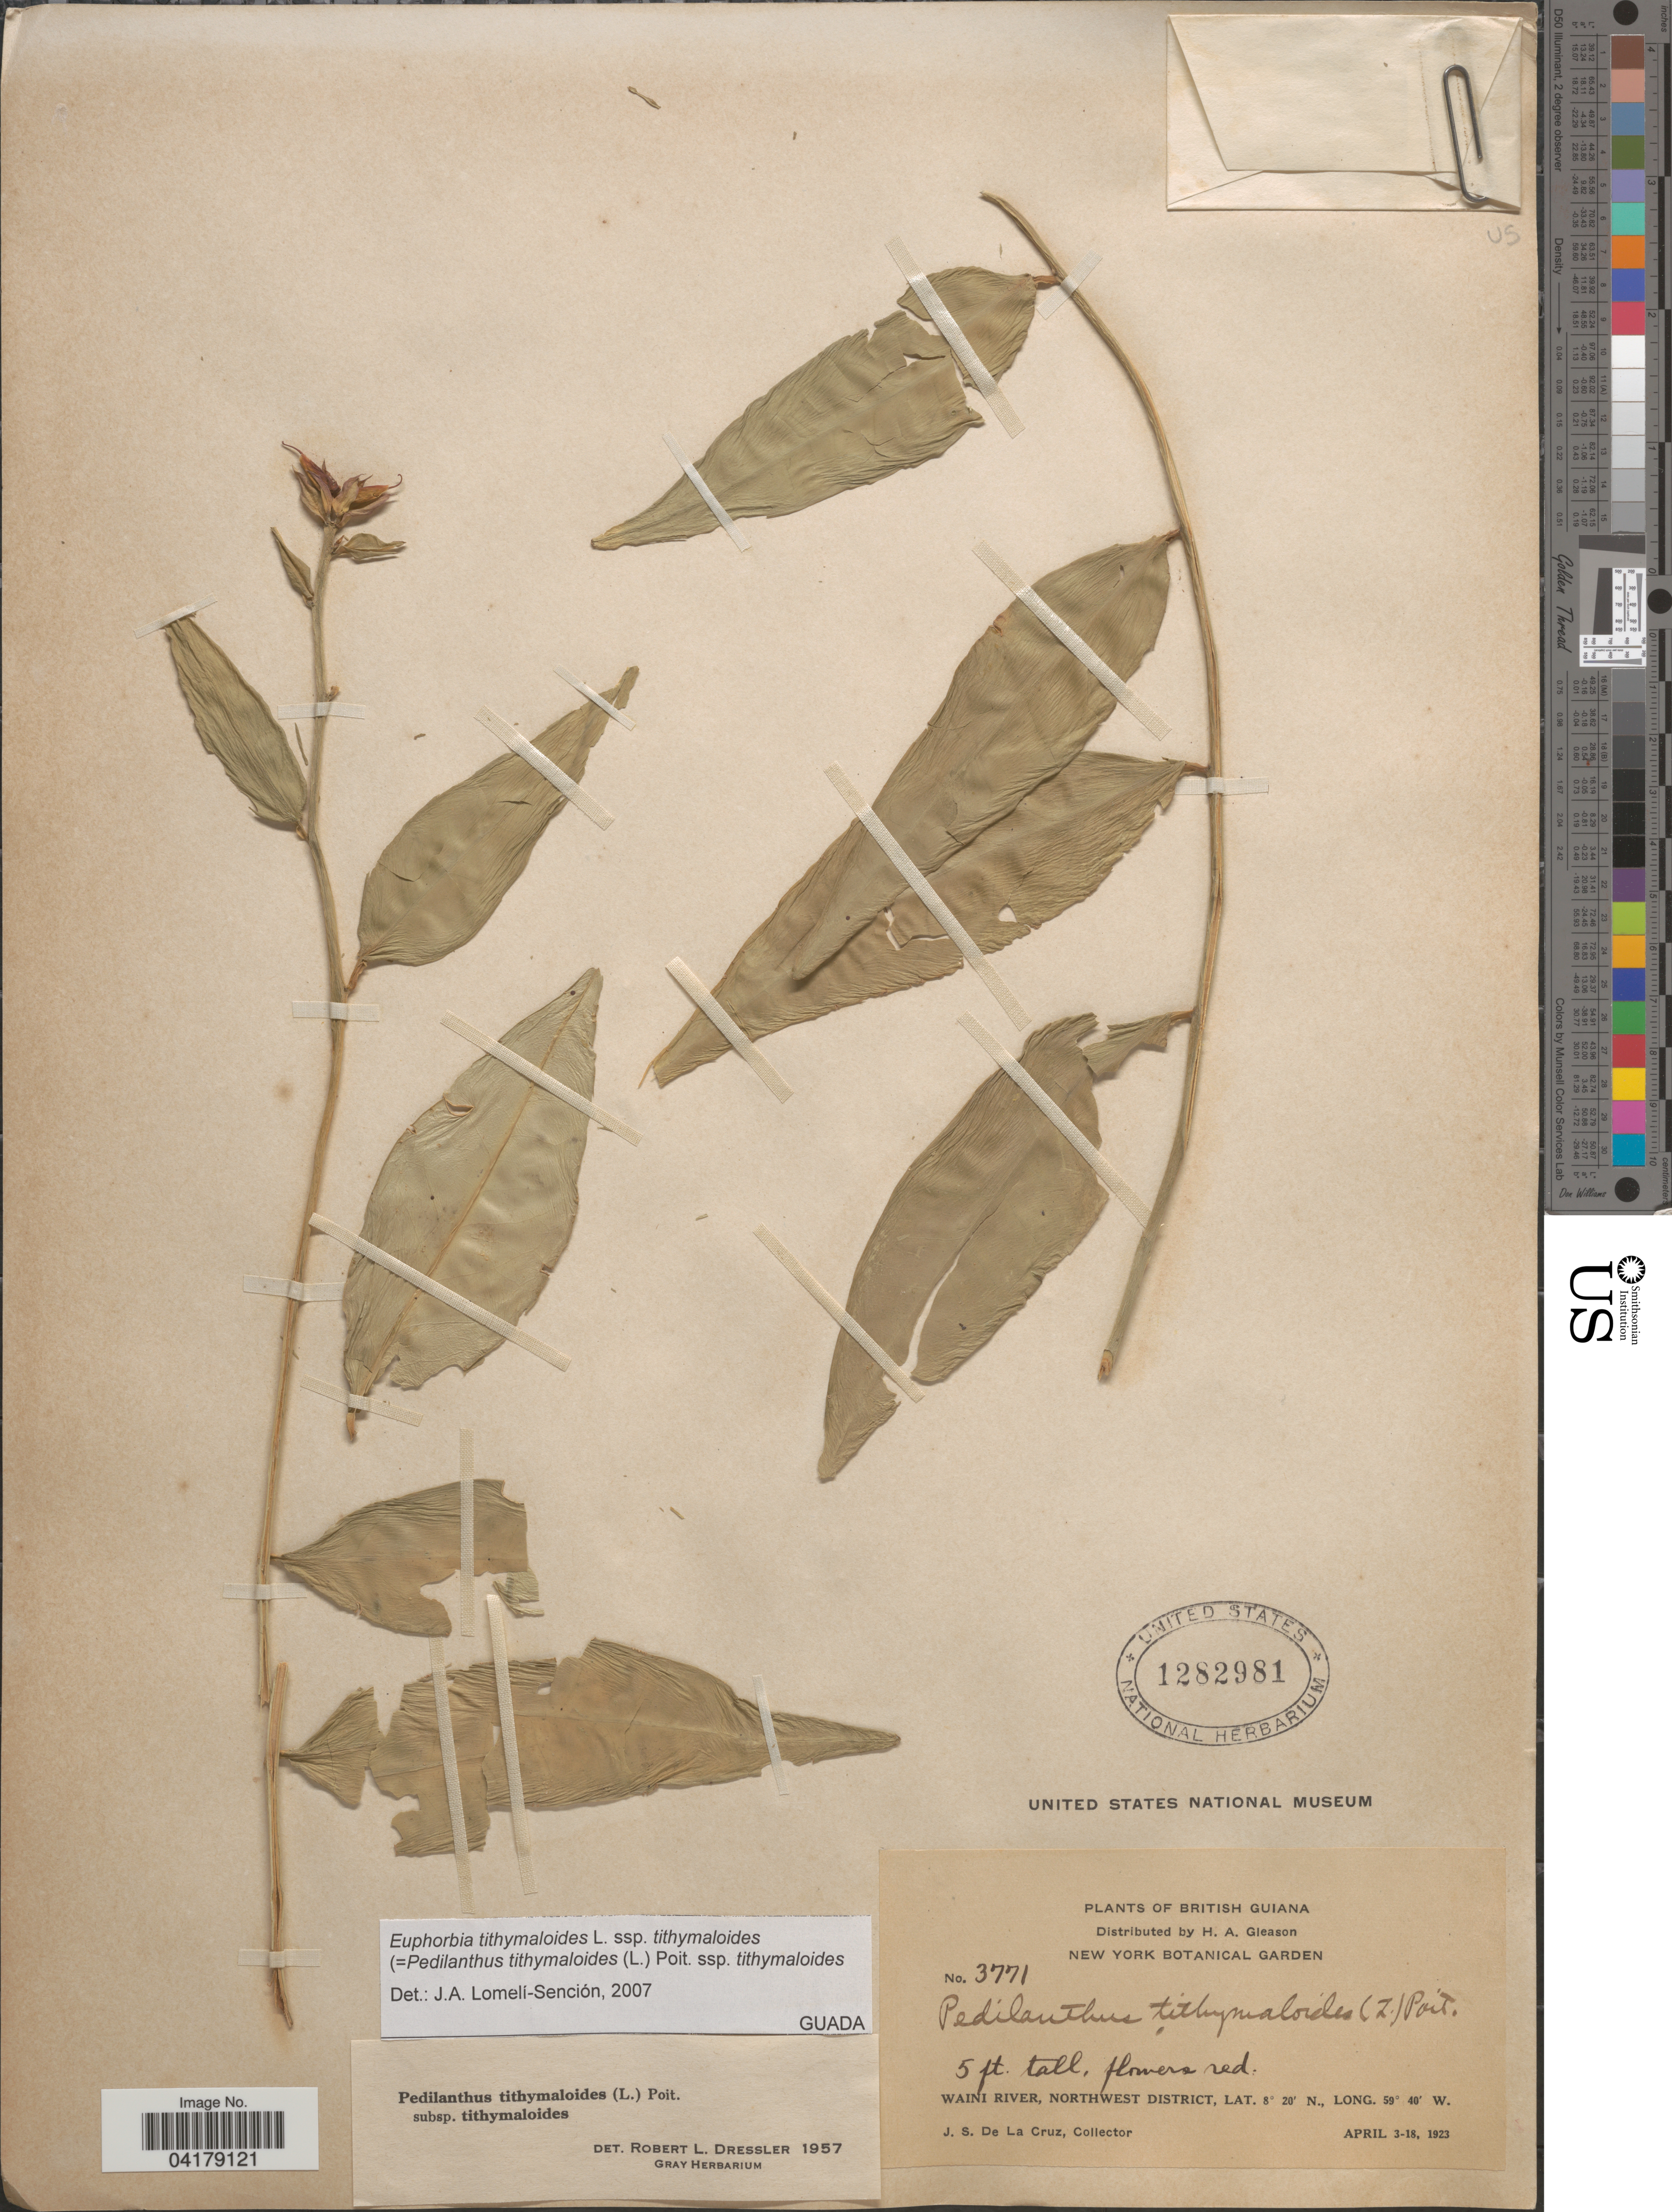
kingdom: Plantae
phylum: Tracheophyta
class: Magnoliopsida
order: Malpighiales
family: Euphorbiaceae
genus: Euphorbia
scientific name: Euphorbia tithymaloides subsp. tithymaloides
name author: L.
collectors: J. S. de la Cruz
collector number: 3771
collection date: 1923-04-03/1923-04-18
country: Guyana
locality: British Guiana. Waini River, Northwest District.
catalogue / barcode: US 1282981